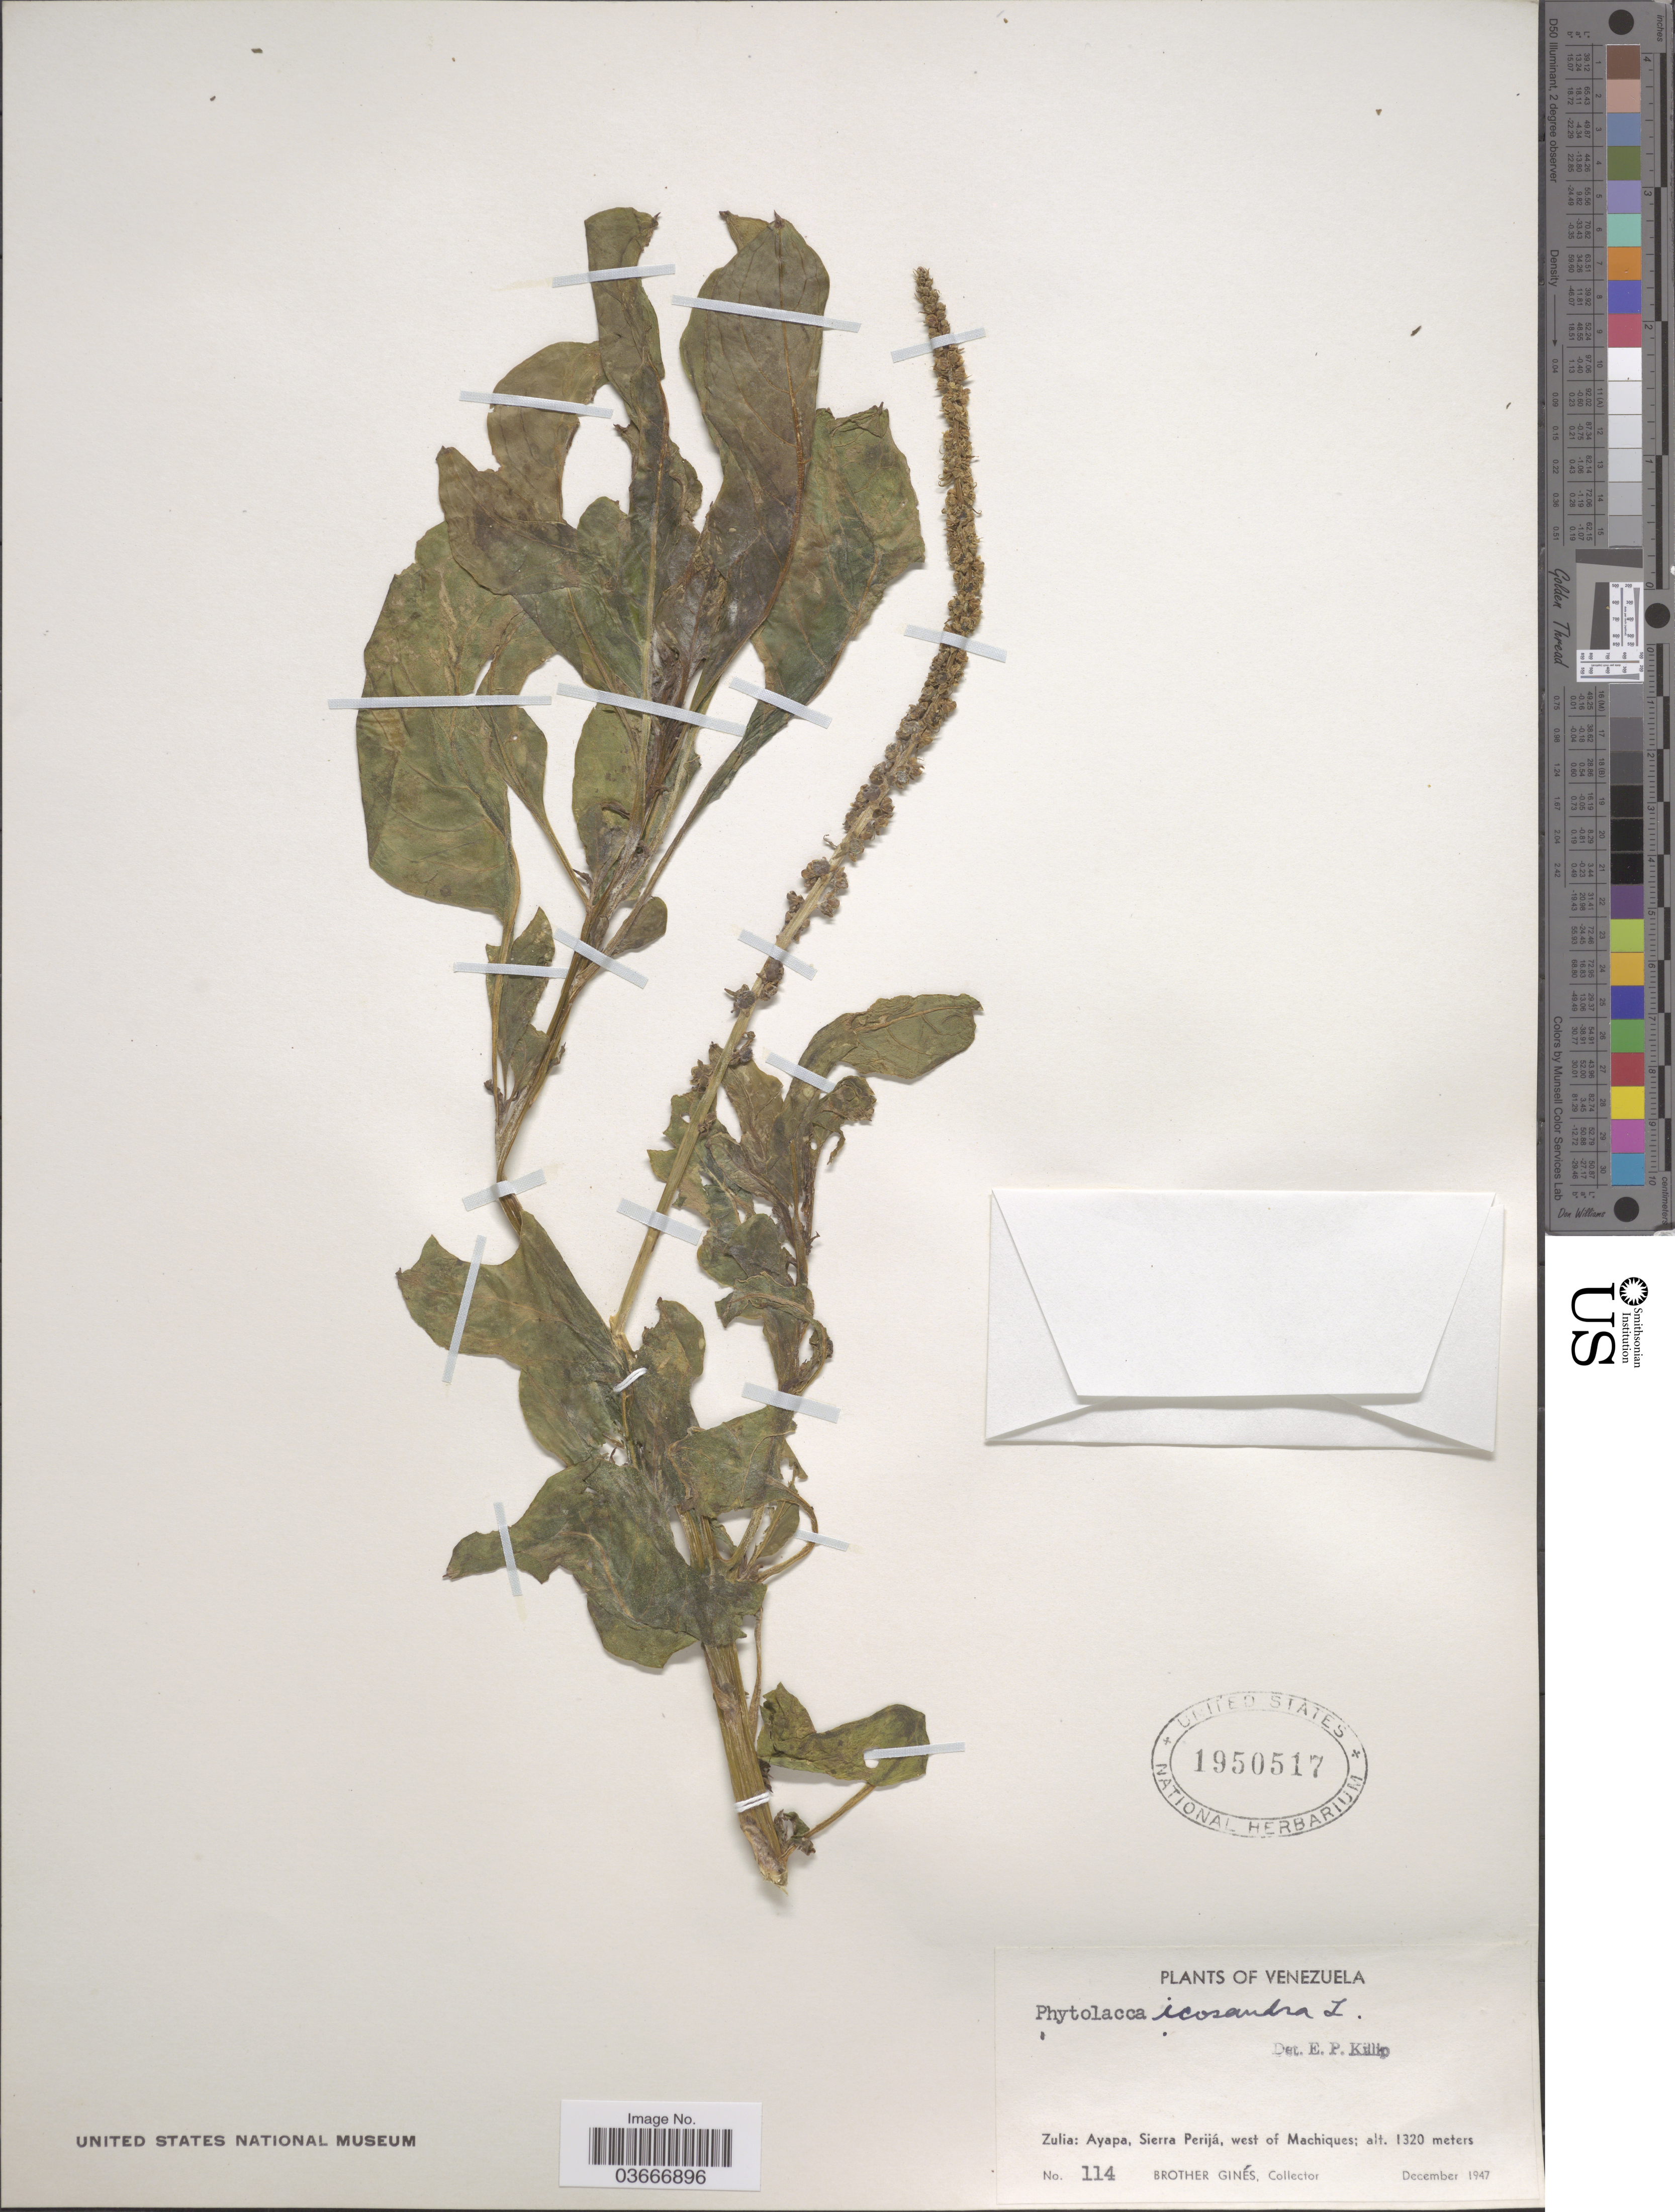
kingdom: Plantae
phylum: Tracheophyta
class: Magnoliopsida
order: Caryophyllales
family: Phytolaccaceae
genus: Phytolacca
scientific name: Phytolacca icosandra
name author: L.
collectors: Bro. Gines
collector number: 114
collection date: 1947-12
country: Venezuela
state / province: Zulia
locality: Ayapa, Sierra Perijá, west of Machiques.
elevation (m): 1320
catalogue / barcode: US 1950517